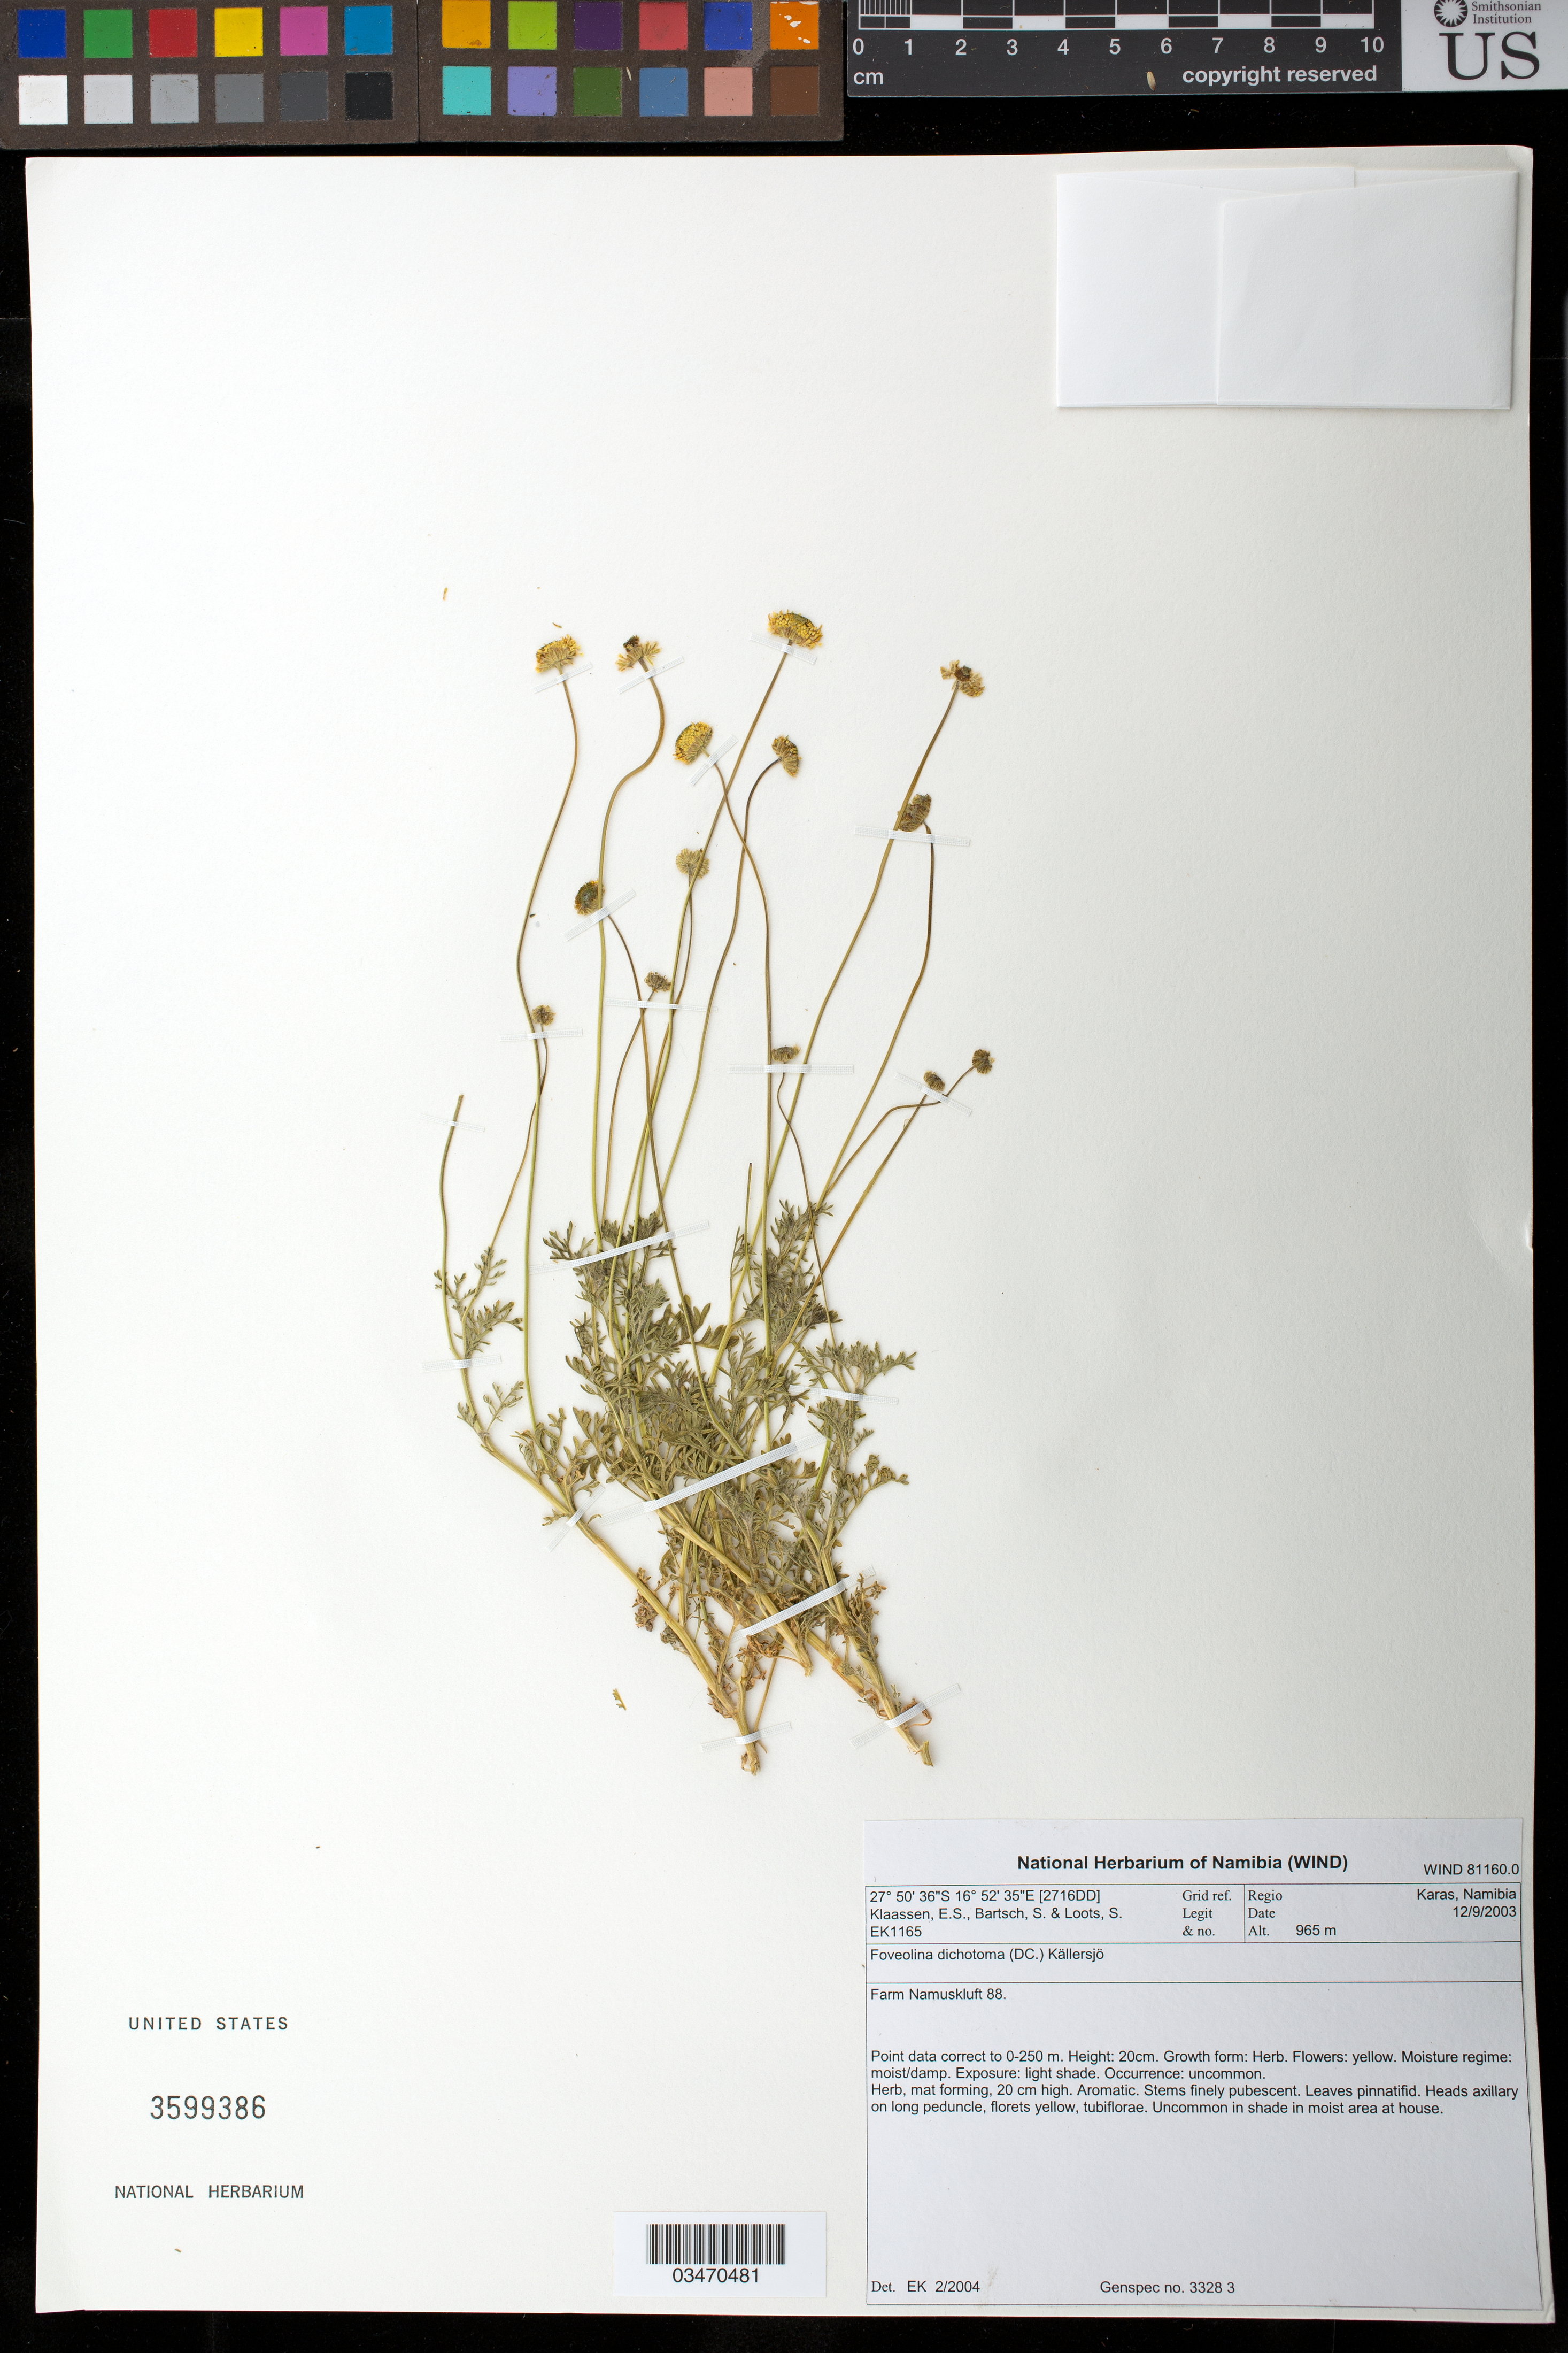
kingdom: Plantae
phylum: Tracheophyta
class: Magnoliopsida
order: Asterales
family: Asteraceae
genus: Foveolina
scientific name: Foveolina dichotoma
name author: (DC.) Källersjö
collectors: E. S. Klaassen, S. Bartsch & S. Loots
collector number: EK1165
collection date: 2003-09-12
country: Namibia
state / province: Karas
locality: [2716DD] Grid ref. Regio Karas, Namibia. Farm Namuskluft 88.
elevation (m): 965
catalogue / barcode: US 3599386